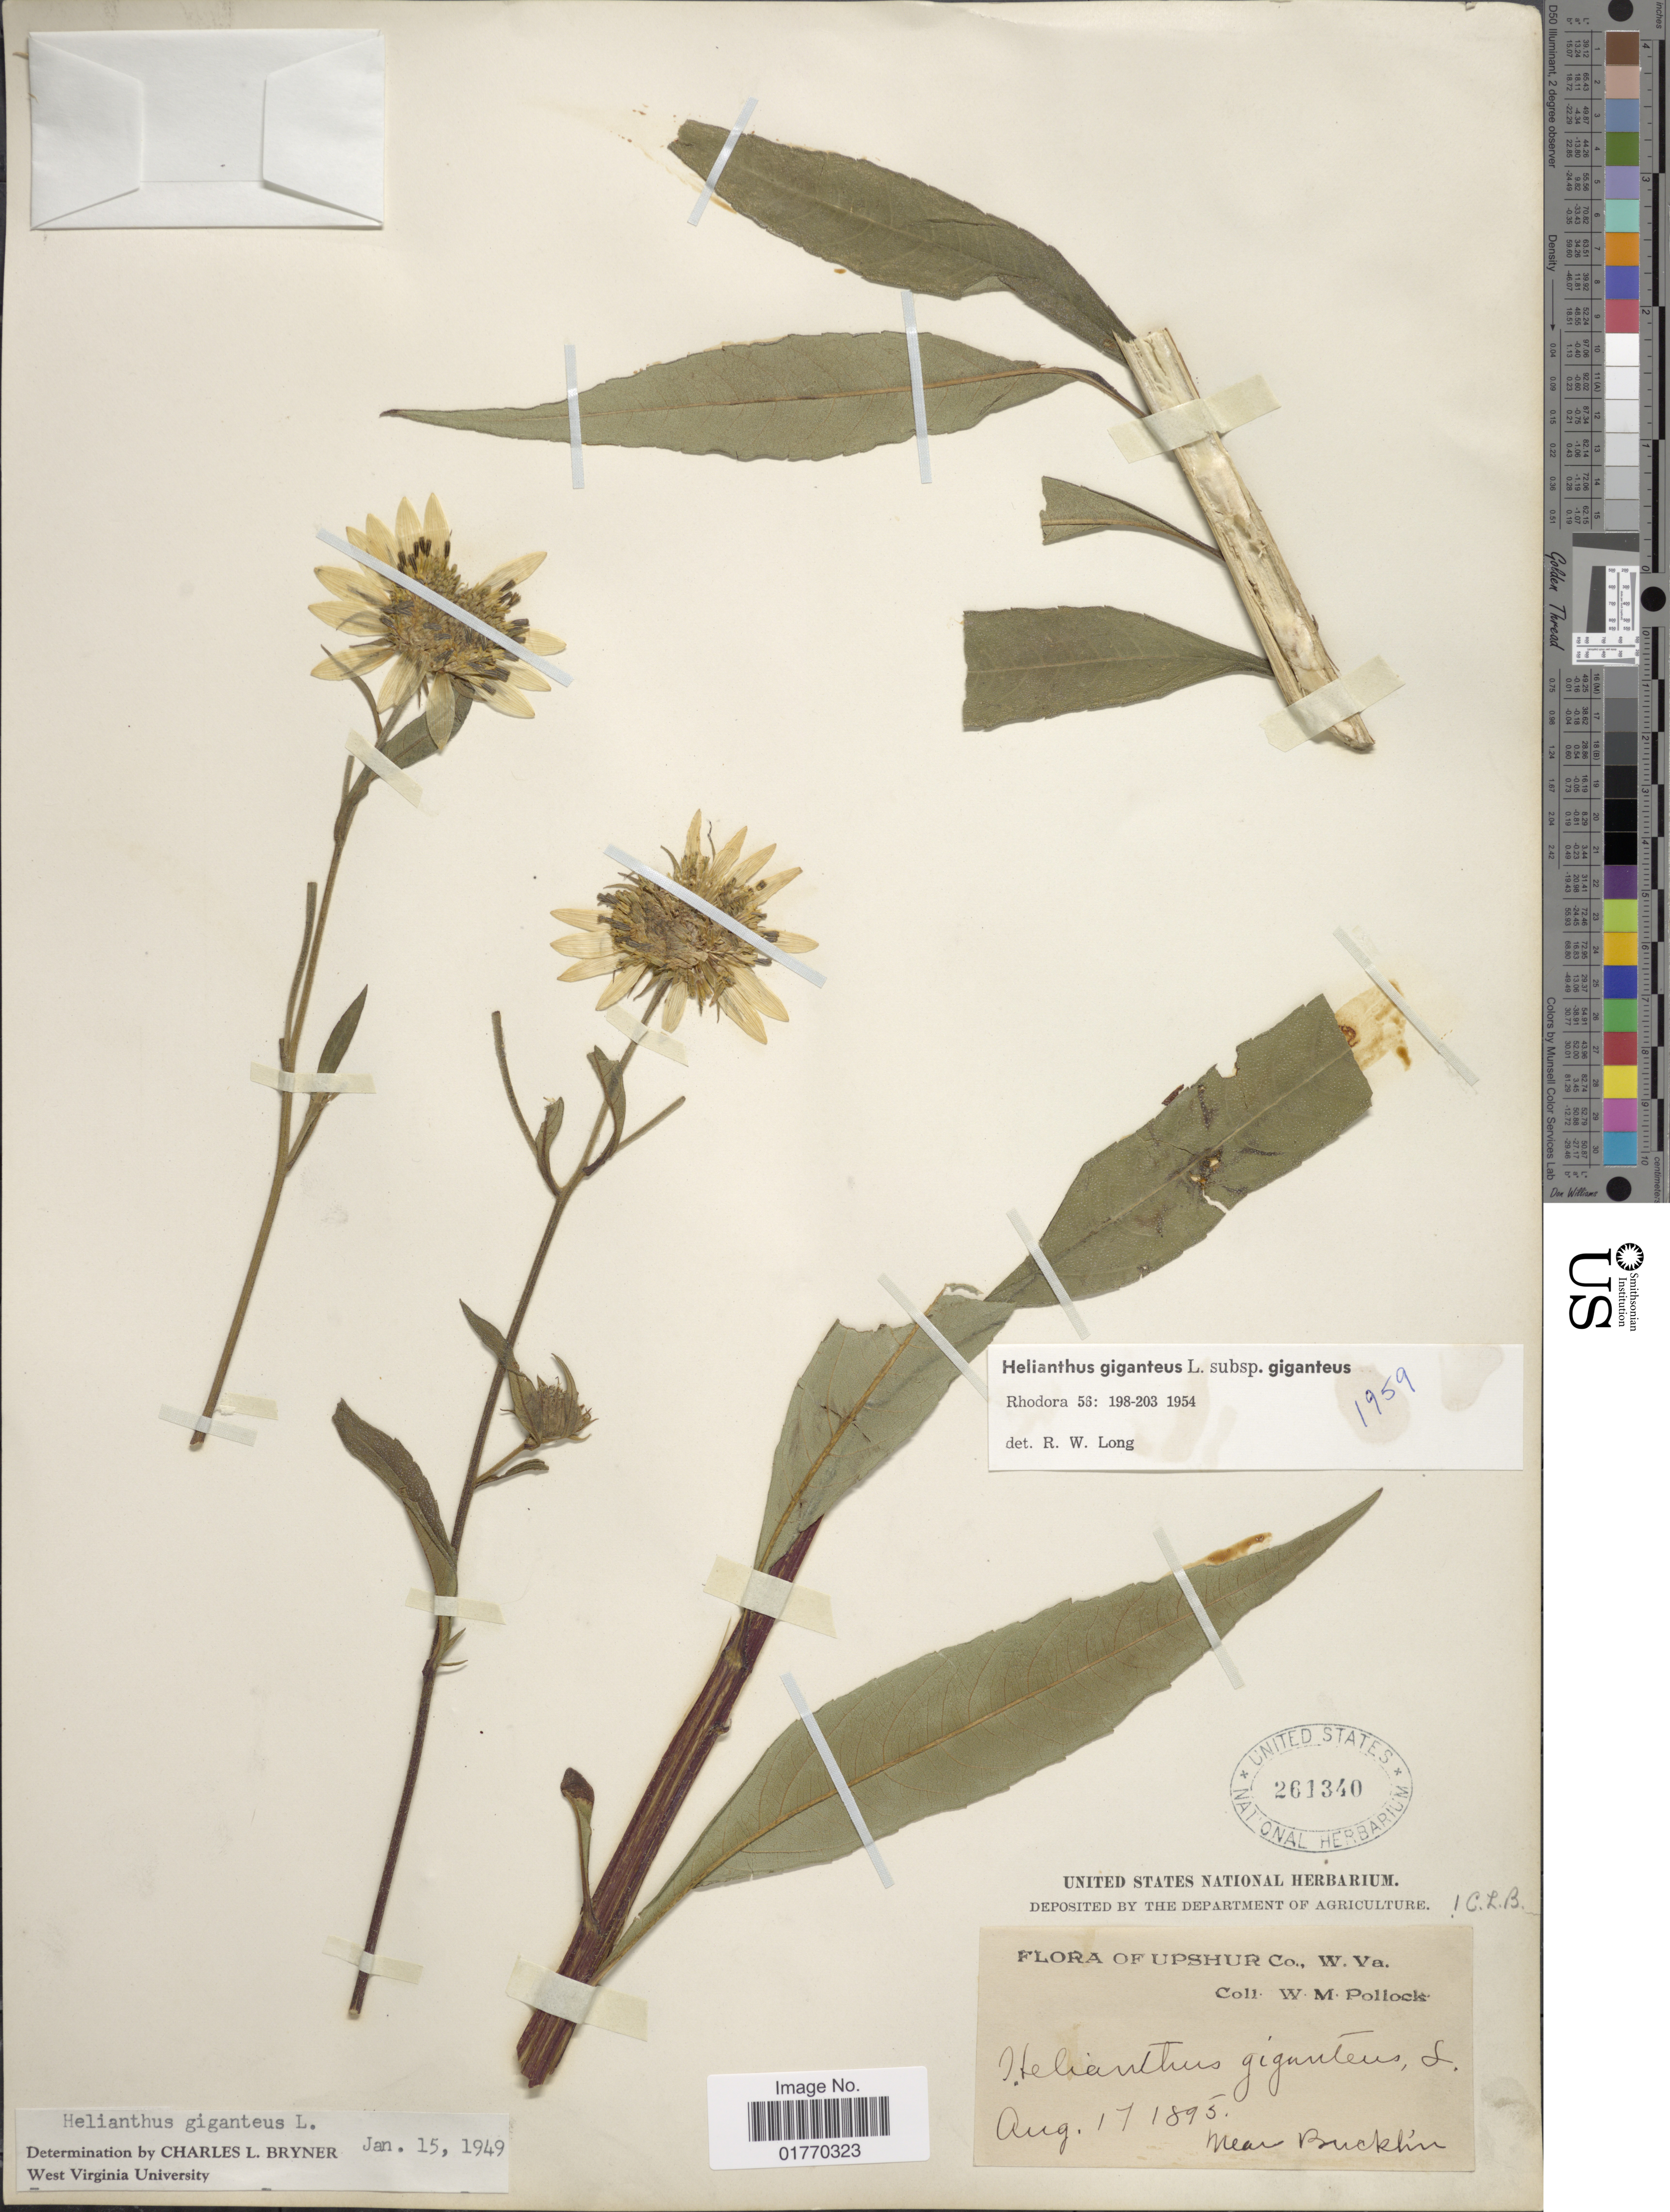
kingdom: Plantae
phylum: Tracheophyta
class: Magnoliopsida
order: Asterales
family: Asteraceae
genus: Helianthus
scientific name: Helianthus giganteus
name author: L.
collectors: W. M. Pollock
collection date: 1895-08-17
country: United States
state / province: West Virginia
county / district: Upshur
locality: W. Va.near Bucklin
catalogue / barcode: US 261340